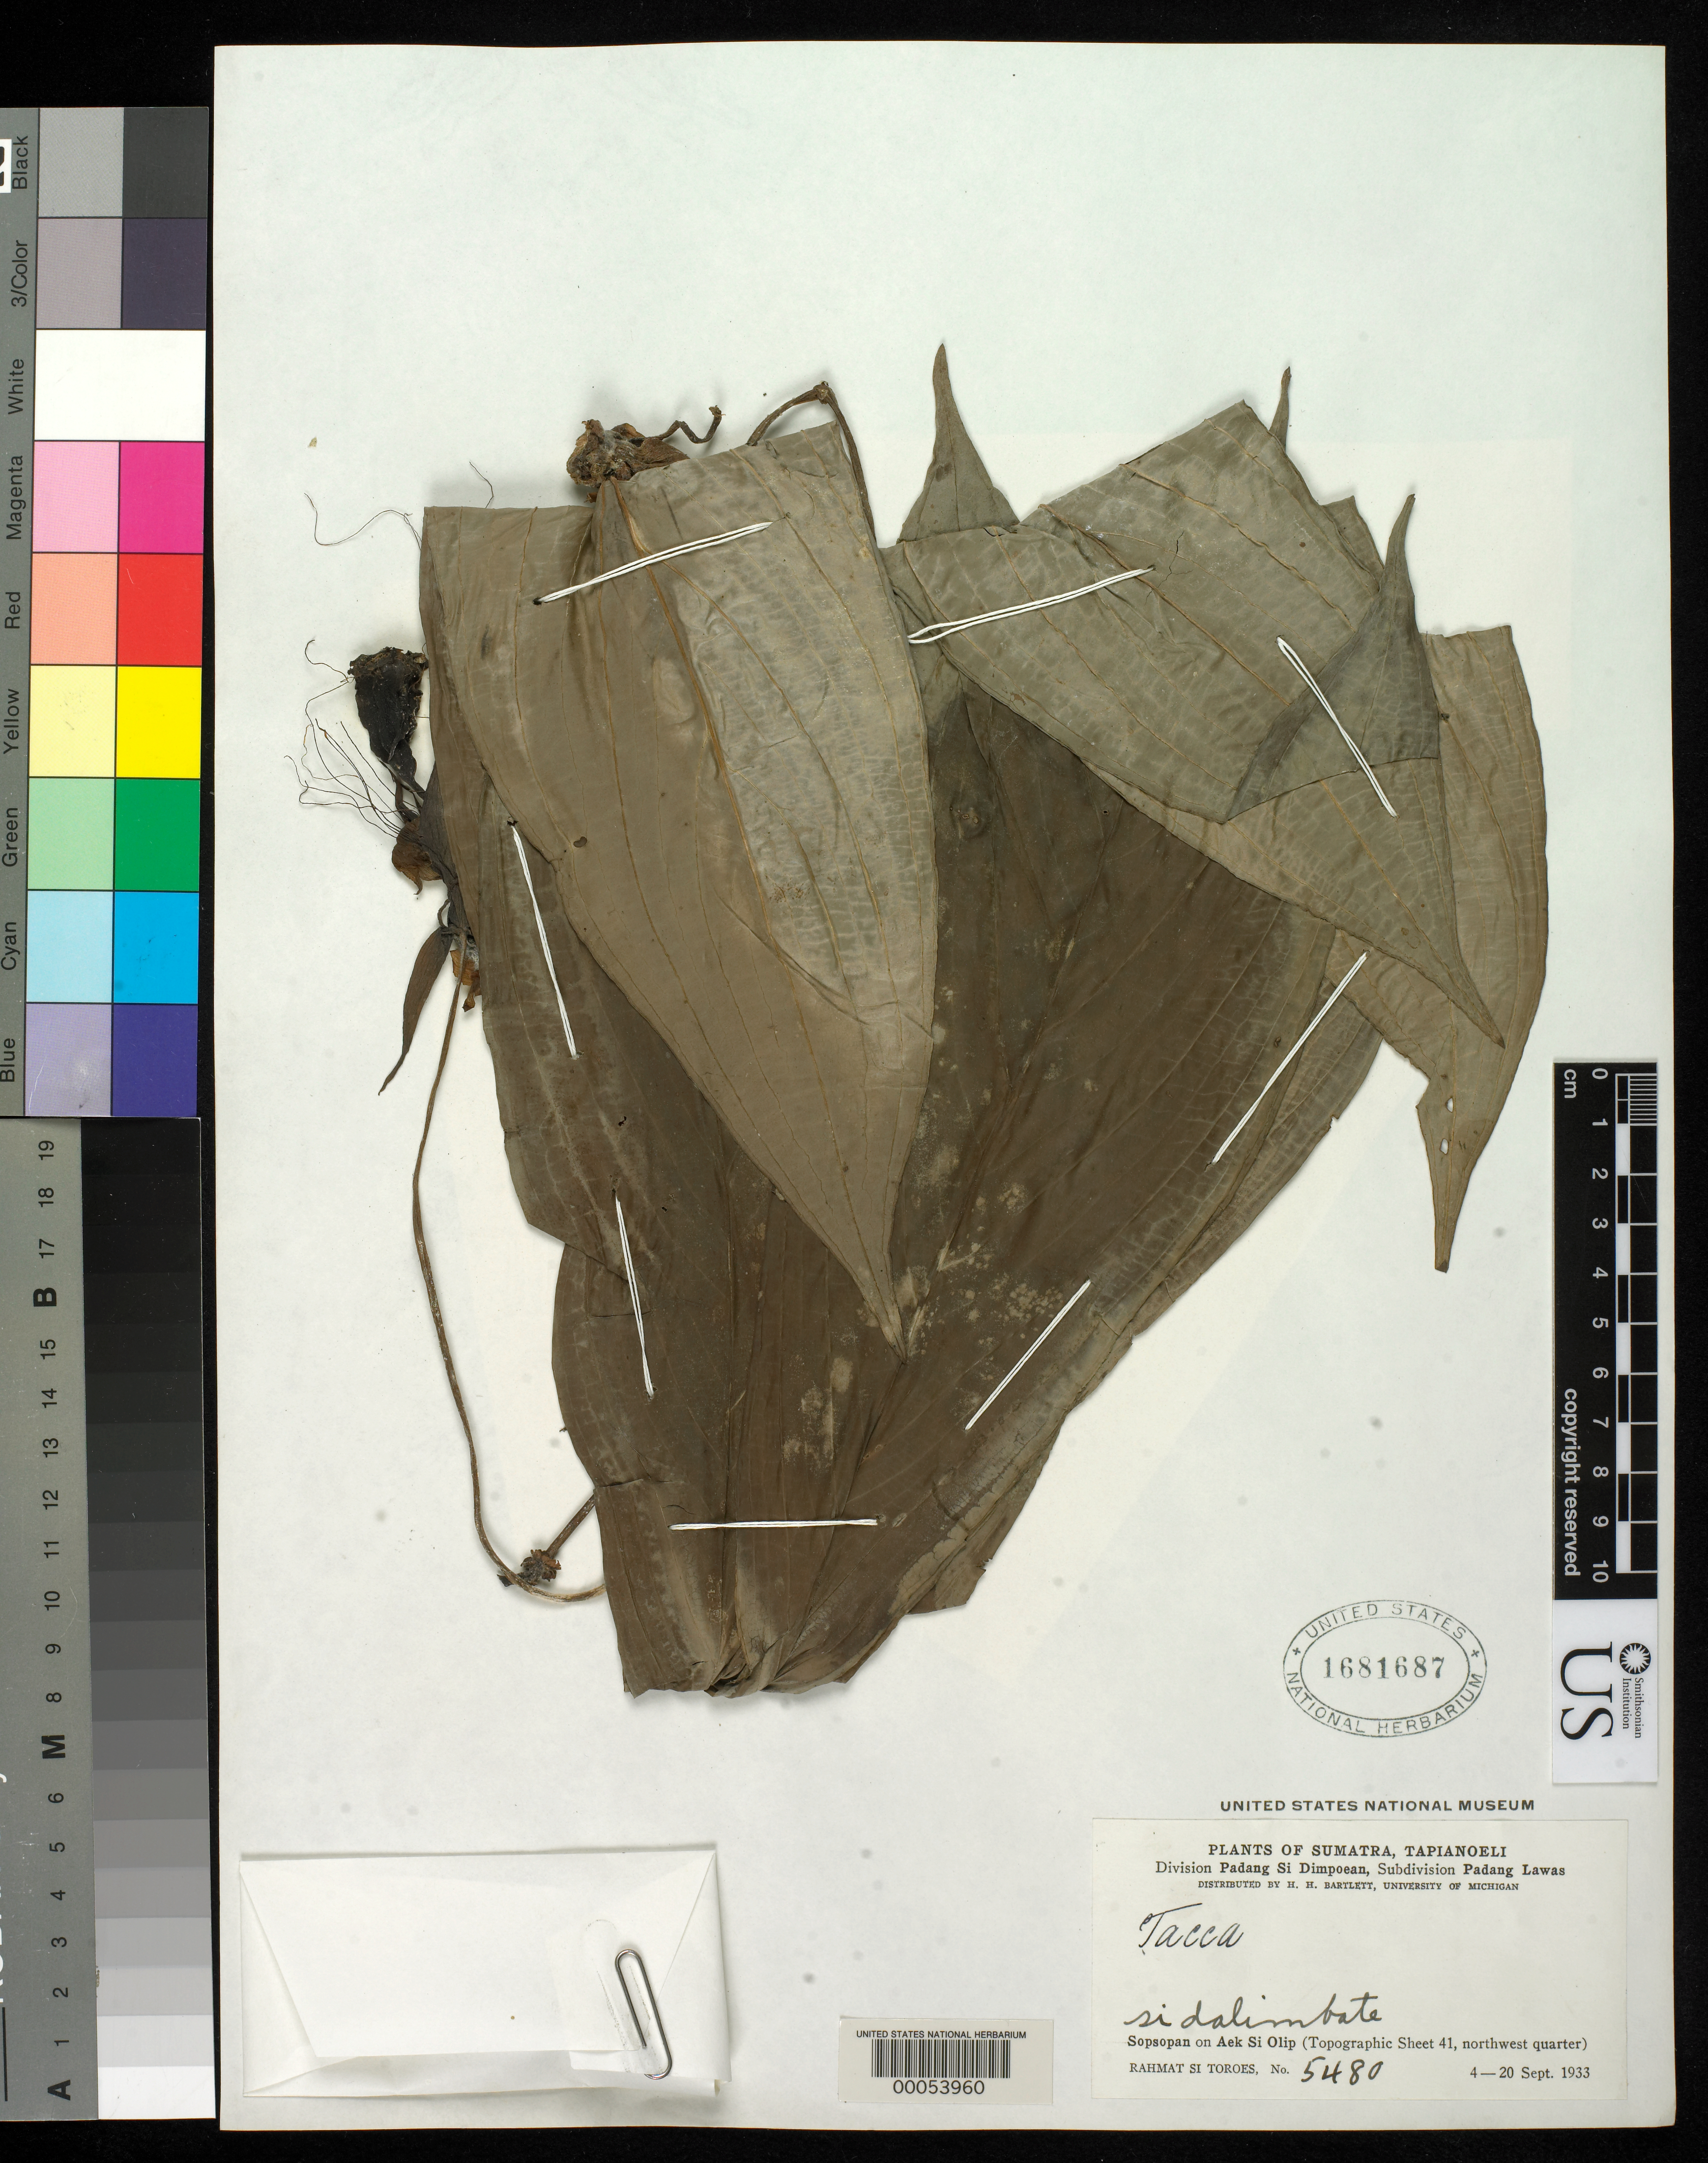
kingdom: Plantae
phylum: Tracheophyta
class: Liliopsida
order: Dioscoreales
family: Dioscoreaceae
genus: Tacca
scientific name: Tacca sp.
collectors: Rahmat Si Boeea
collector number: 5480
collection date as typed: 04 Sep 1933 to 20 Sep 1933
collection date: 1933-09-04/1933-09-20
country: Indonesia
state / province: Sumatra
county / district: Sumatera Utara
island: Sumatra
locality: Sopsopan, on Aek Si Olip, Padang Lawas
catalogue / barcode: US 1681687